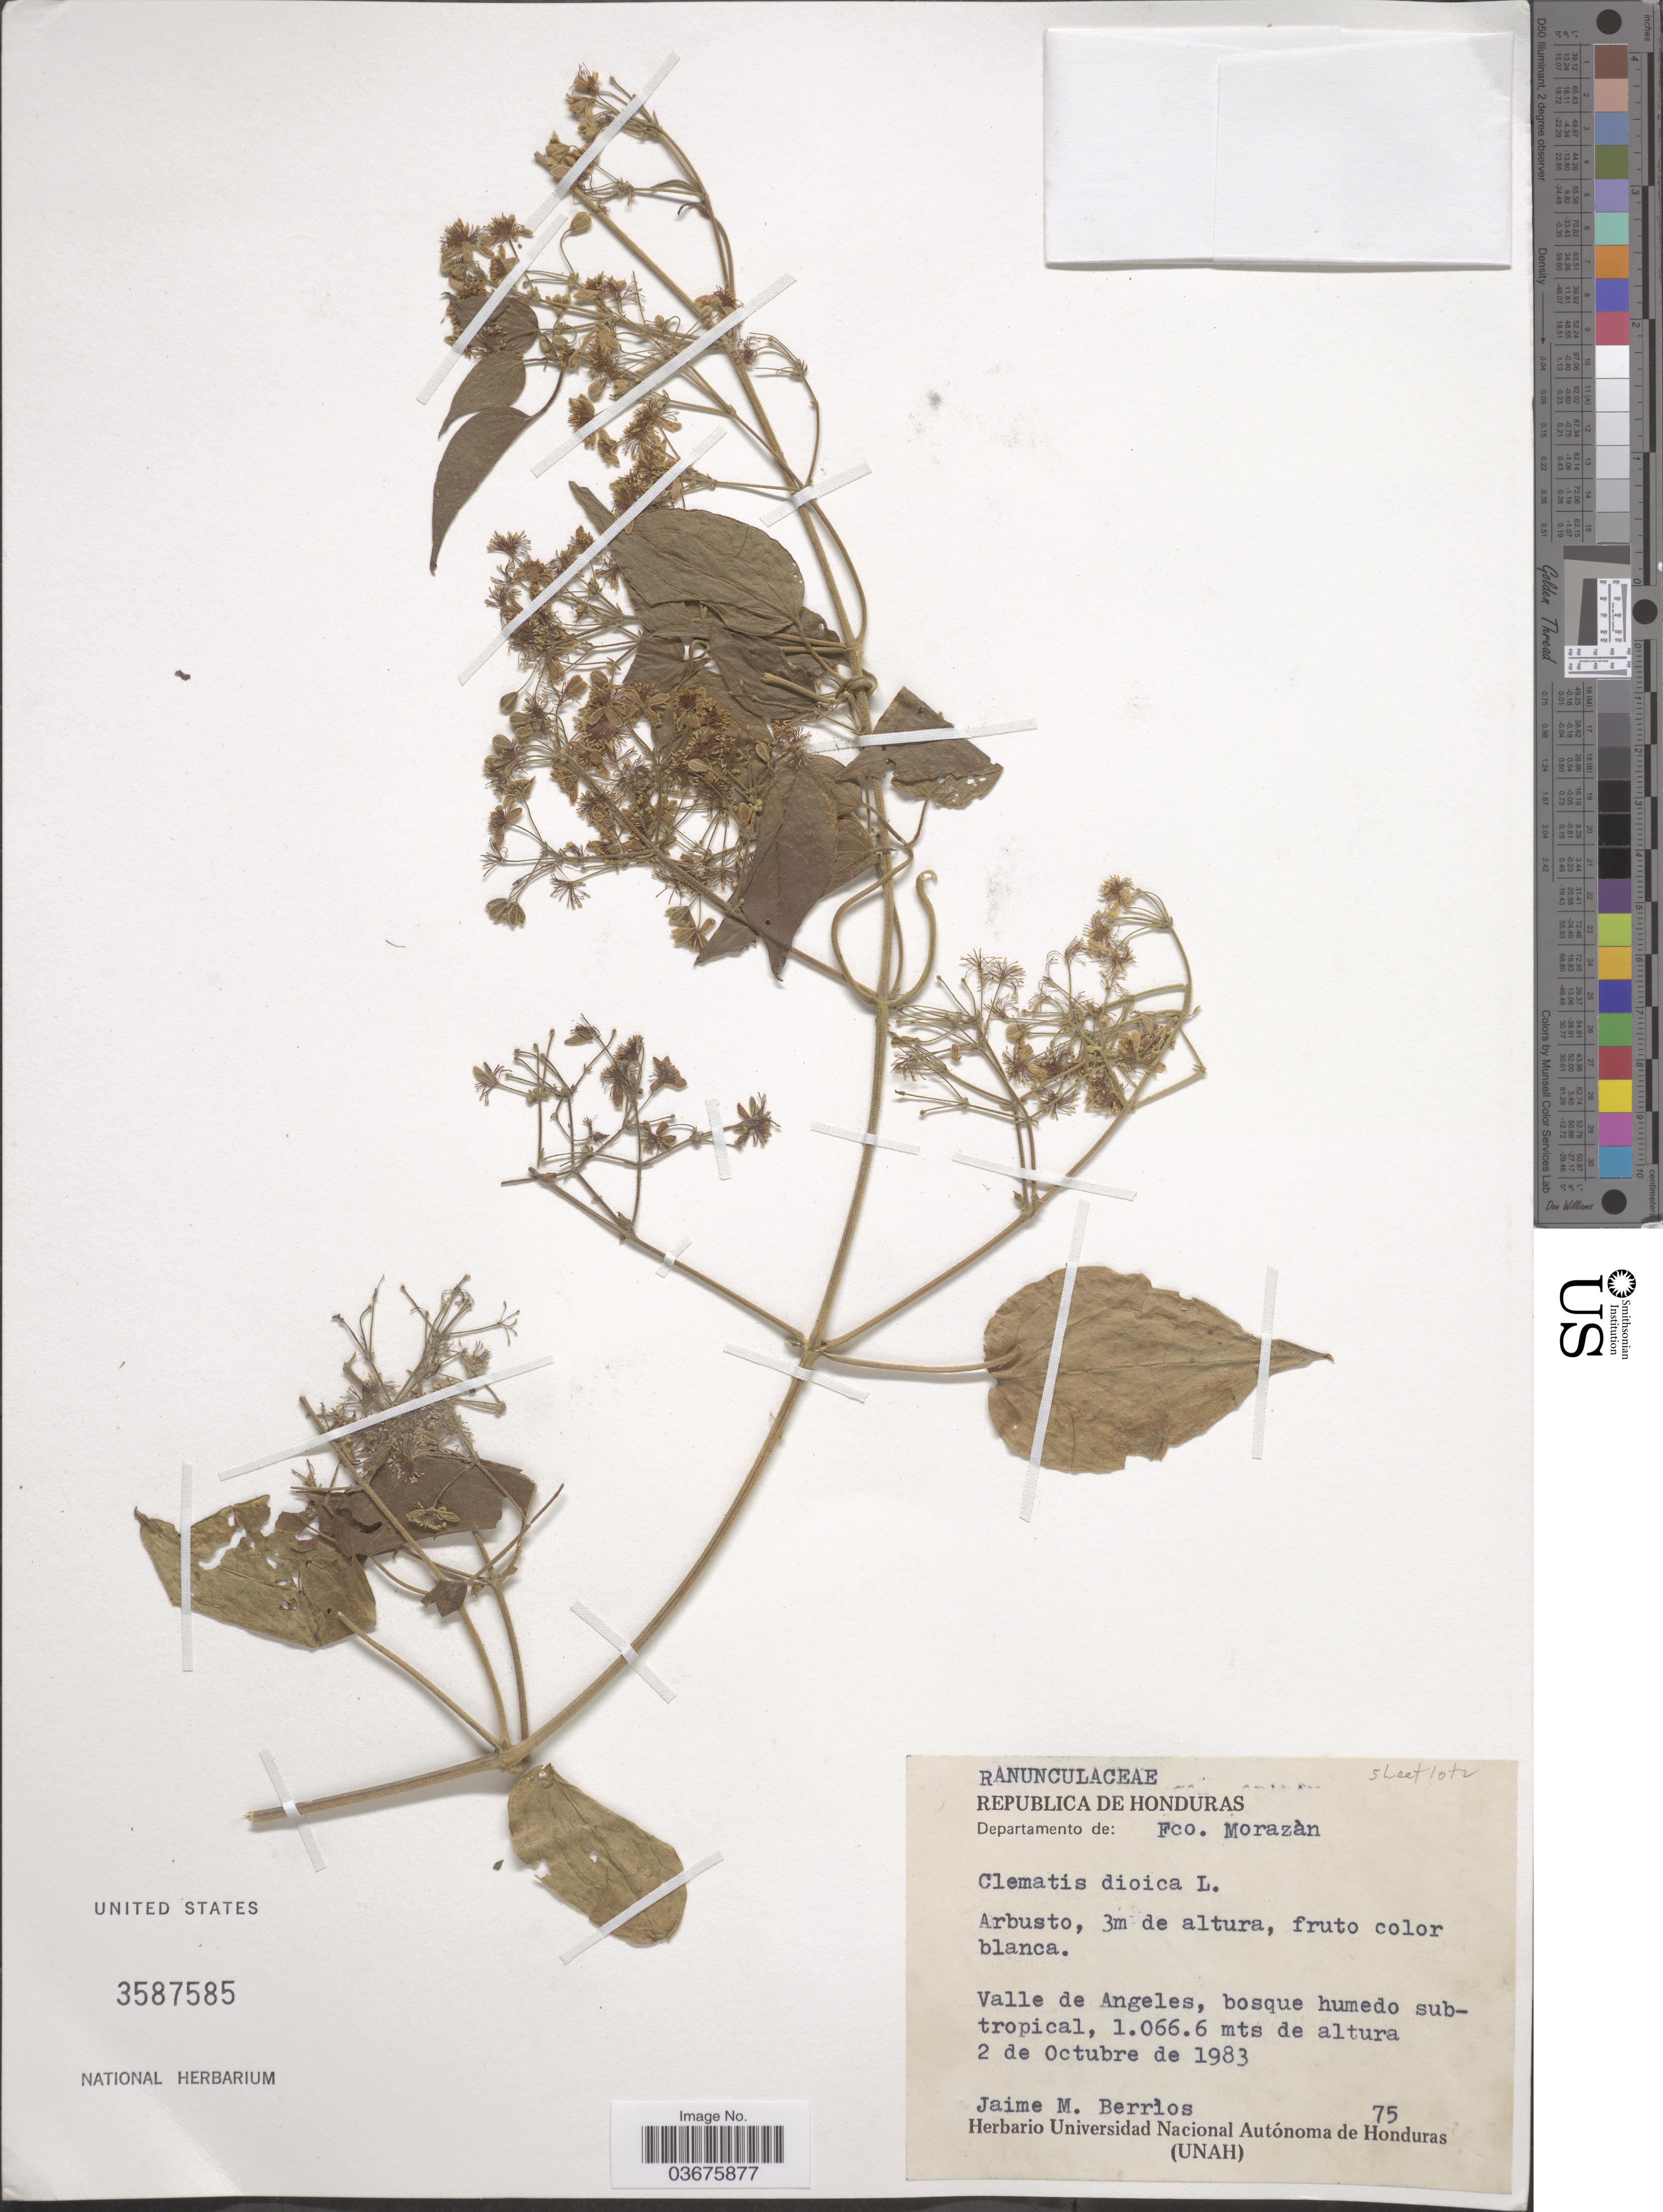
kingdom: Plantae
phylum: Tracheophyta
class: Magnoliopsida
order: Ranunculales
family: Ranunculaceae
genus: Clematis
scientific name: Clematis dioica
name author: L.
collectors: J. Berrios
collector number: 75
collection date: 1983-10-02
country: Honduras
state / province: Fco. Morazán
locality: Departamento de: Fco. Morazàn. Valle de Angeles.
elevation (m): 1066.6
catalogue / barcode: US 3587585